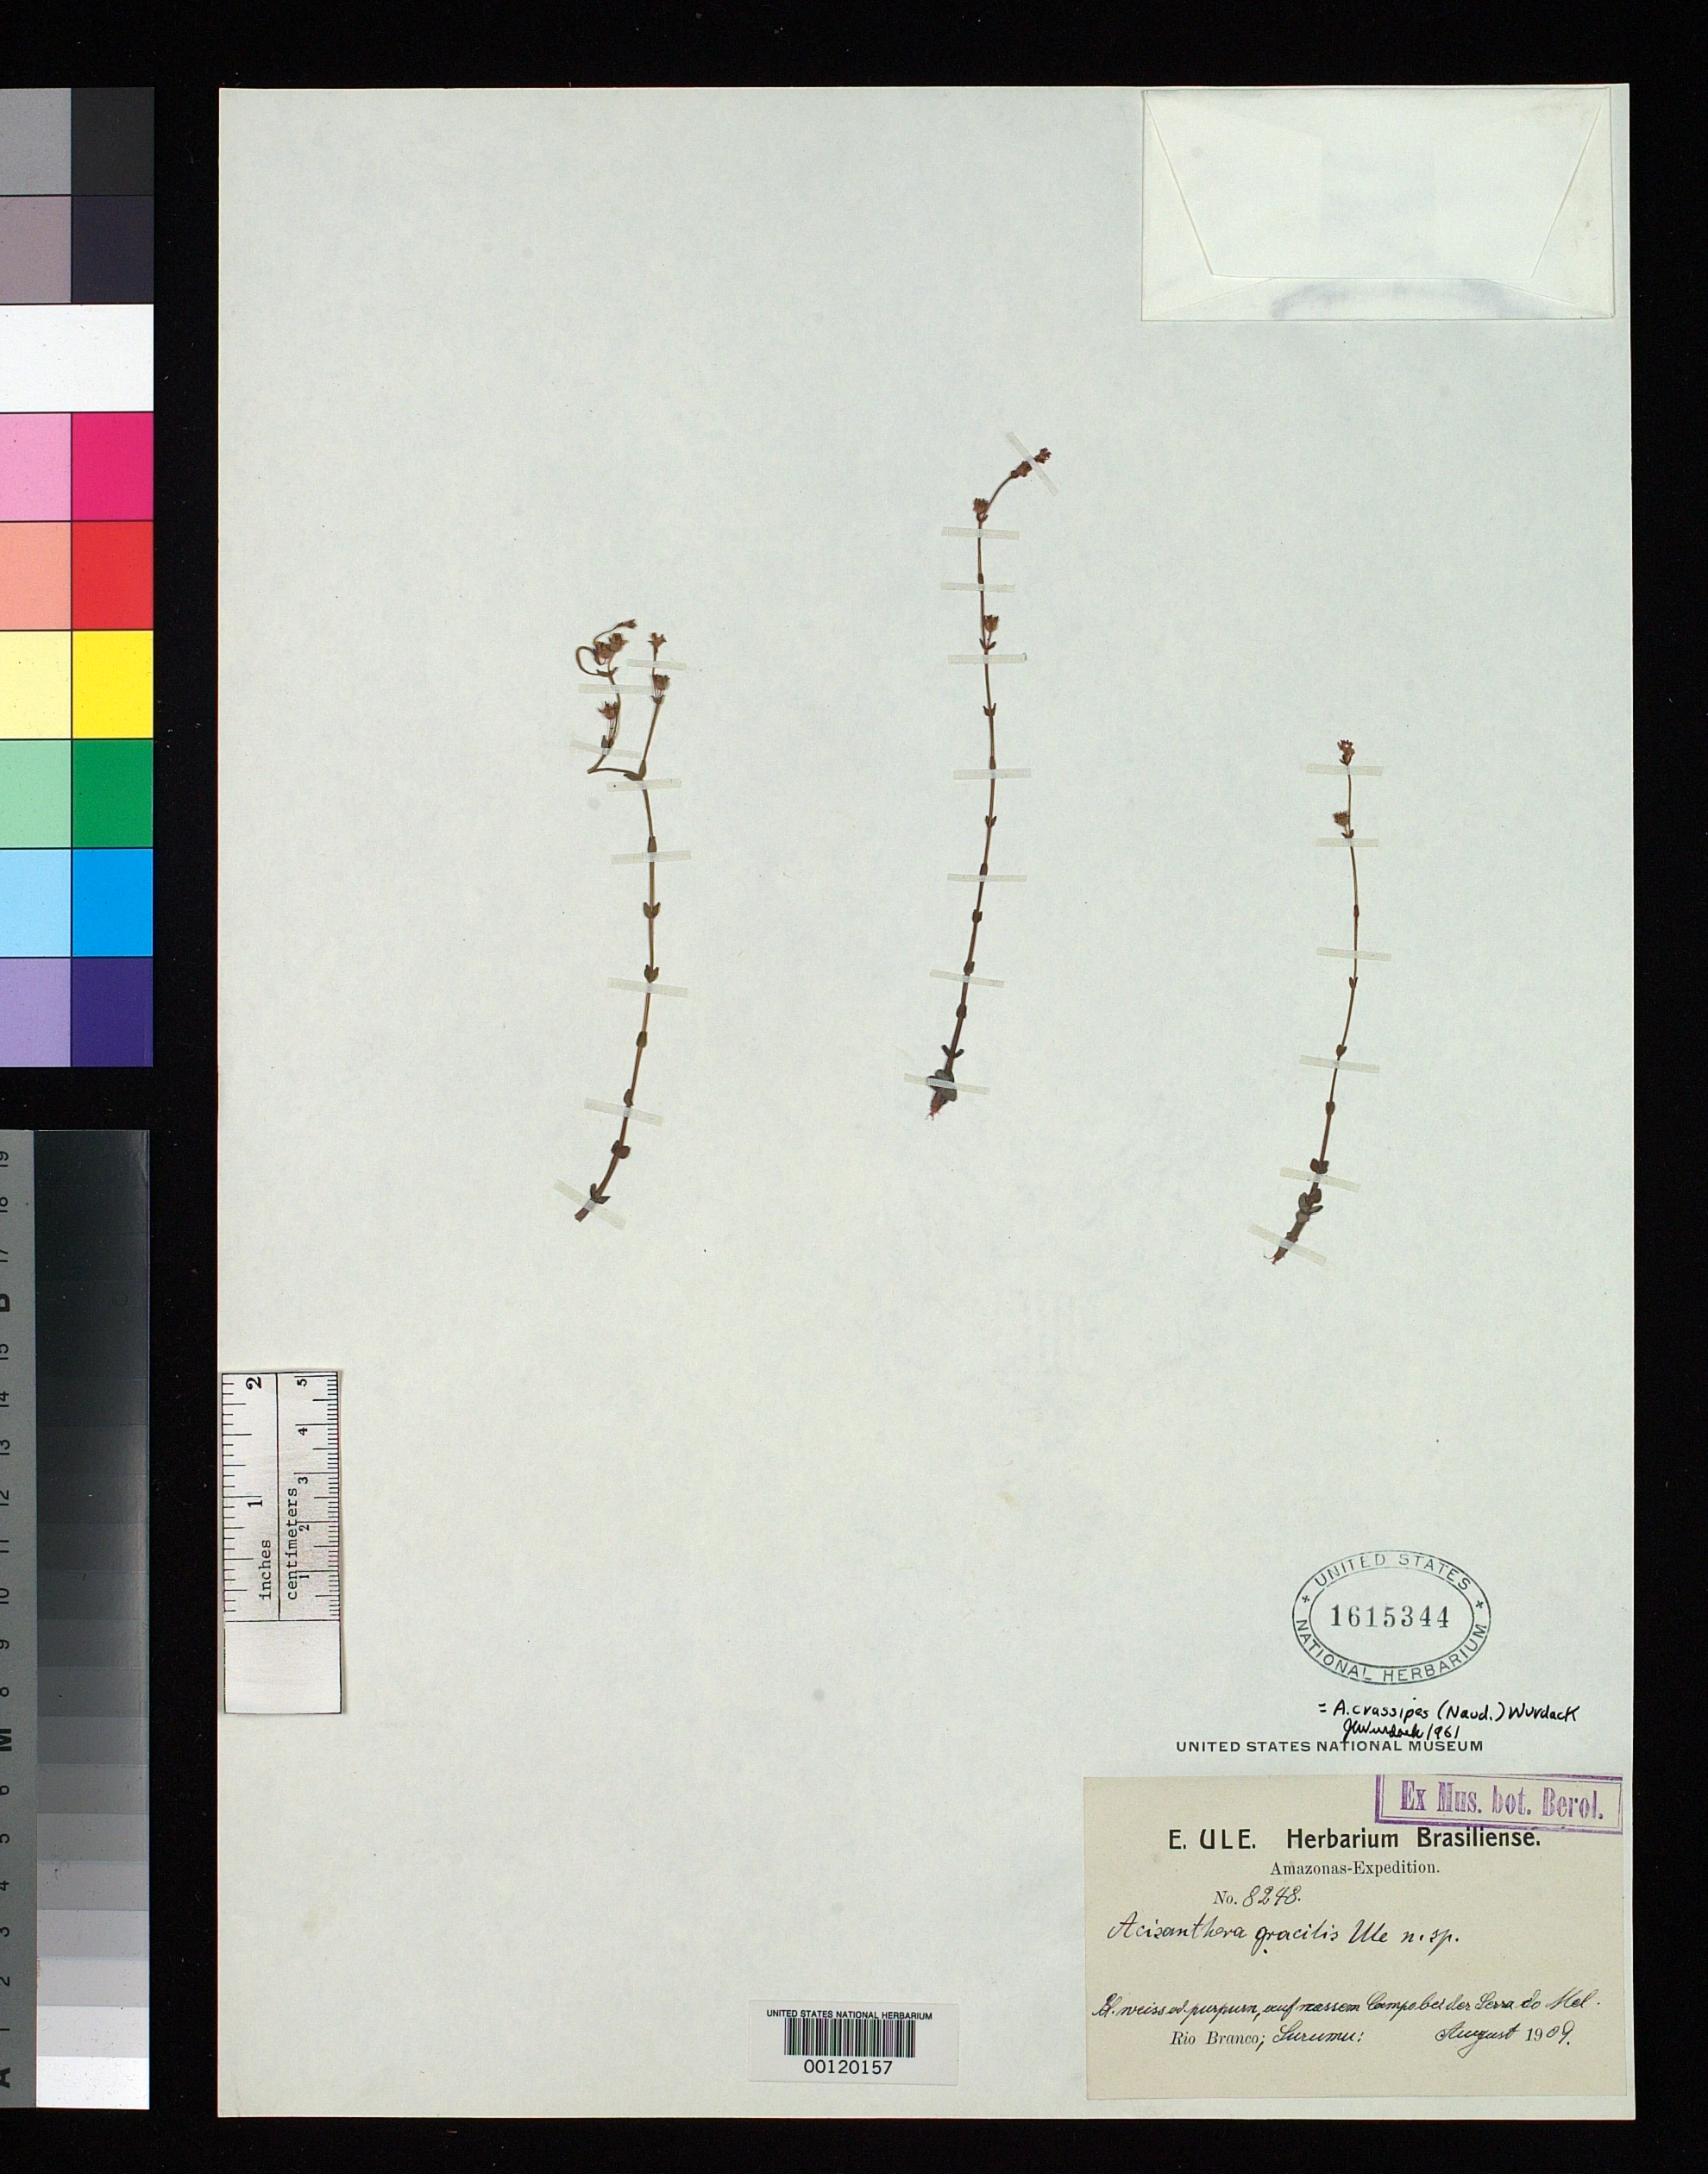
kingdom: Plantae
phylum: Tracheophyta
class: Magnoliopsida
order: Myrtales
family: Melastomataceae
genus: Acisanthera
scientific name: Acisanthera gracilis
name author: Ule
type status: Isosyntype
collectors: E. H. Ule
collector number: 8248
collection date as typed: Aug 1909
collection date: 1909-08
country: Brazil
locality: Serra do am Surumu.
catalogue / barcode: US 1615344